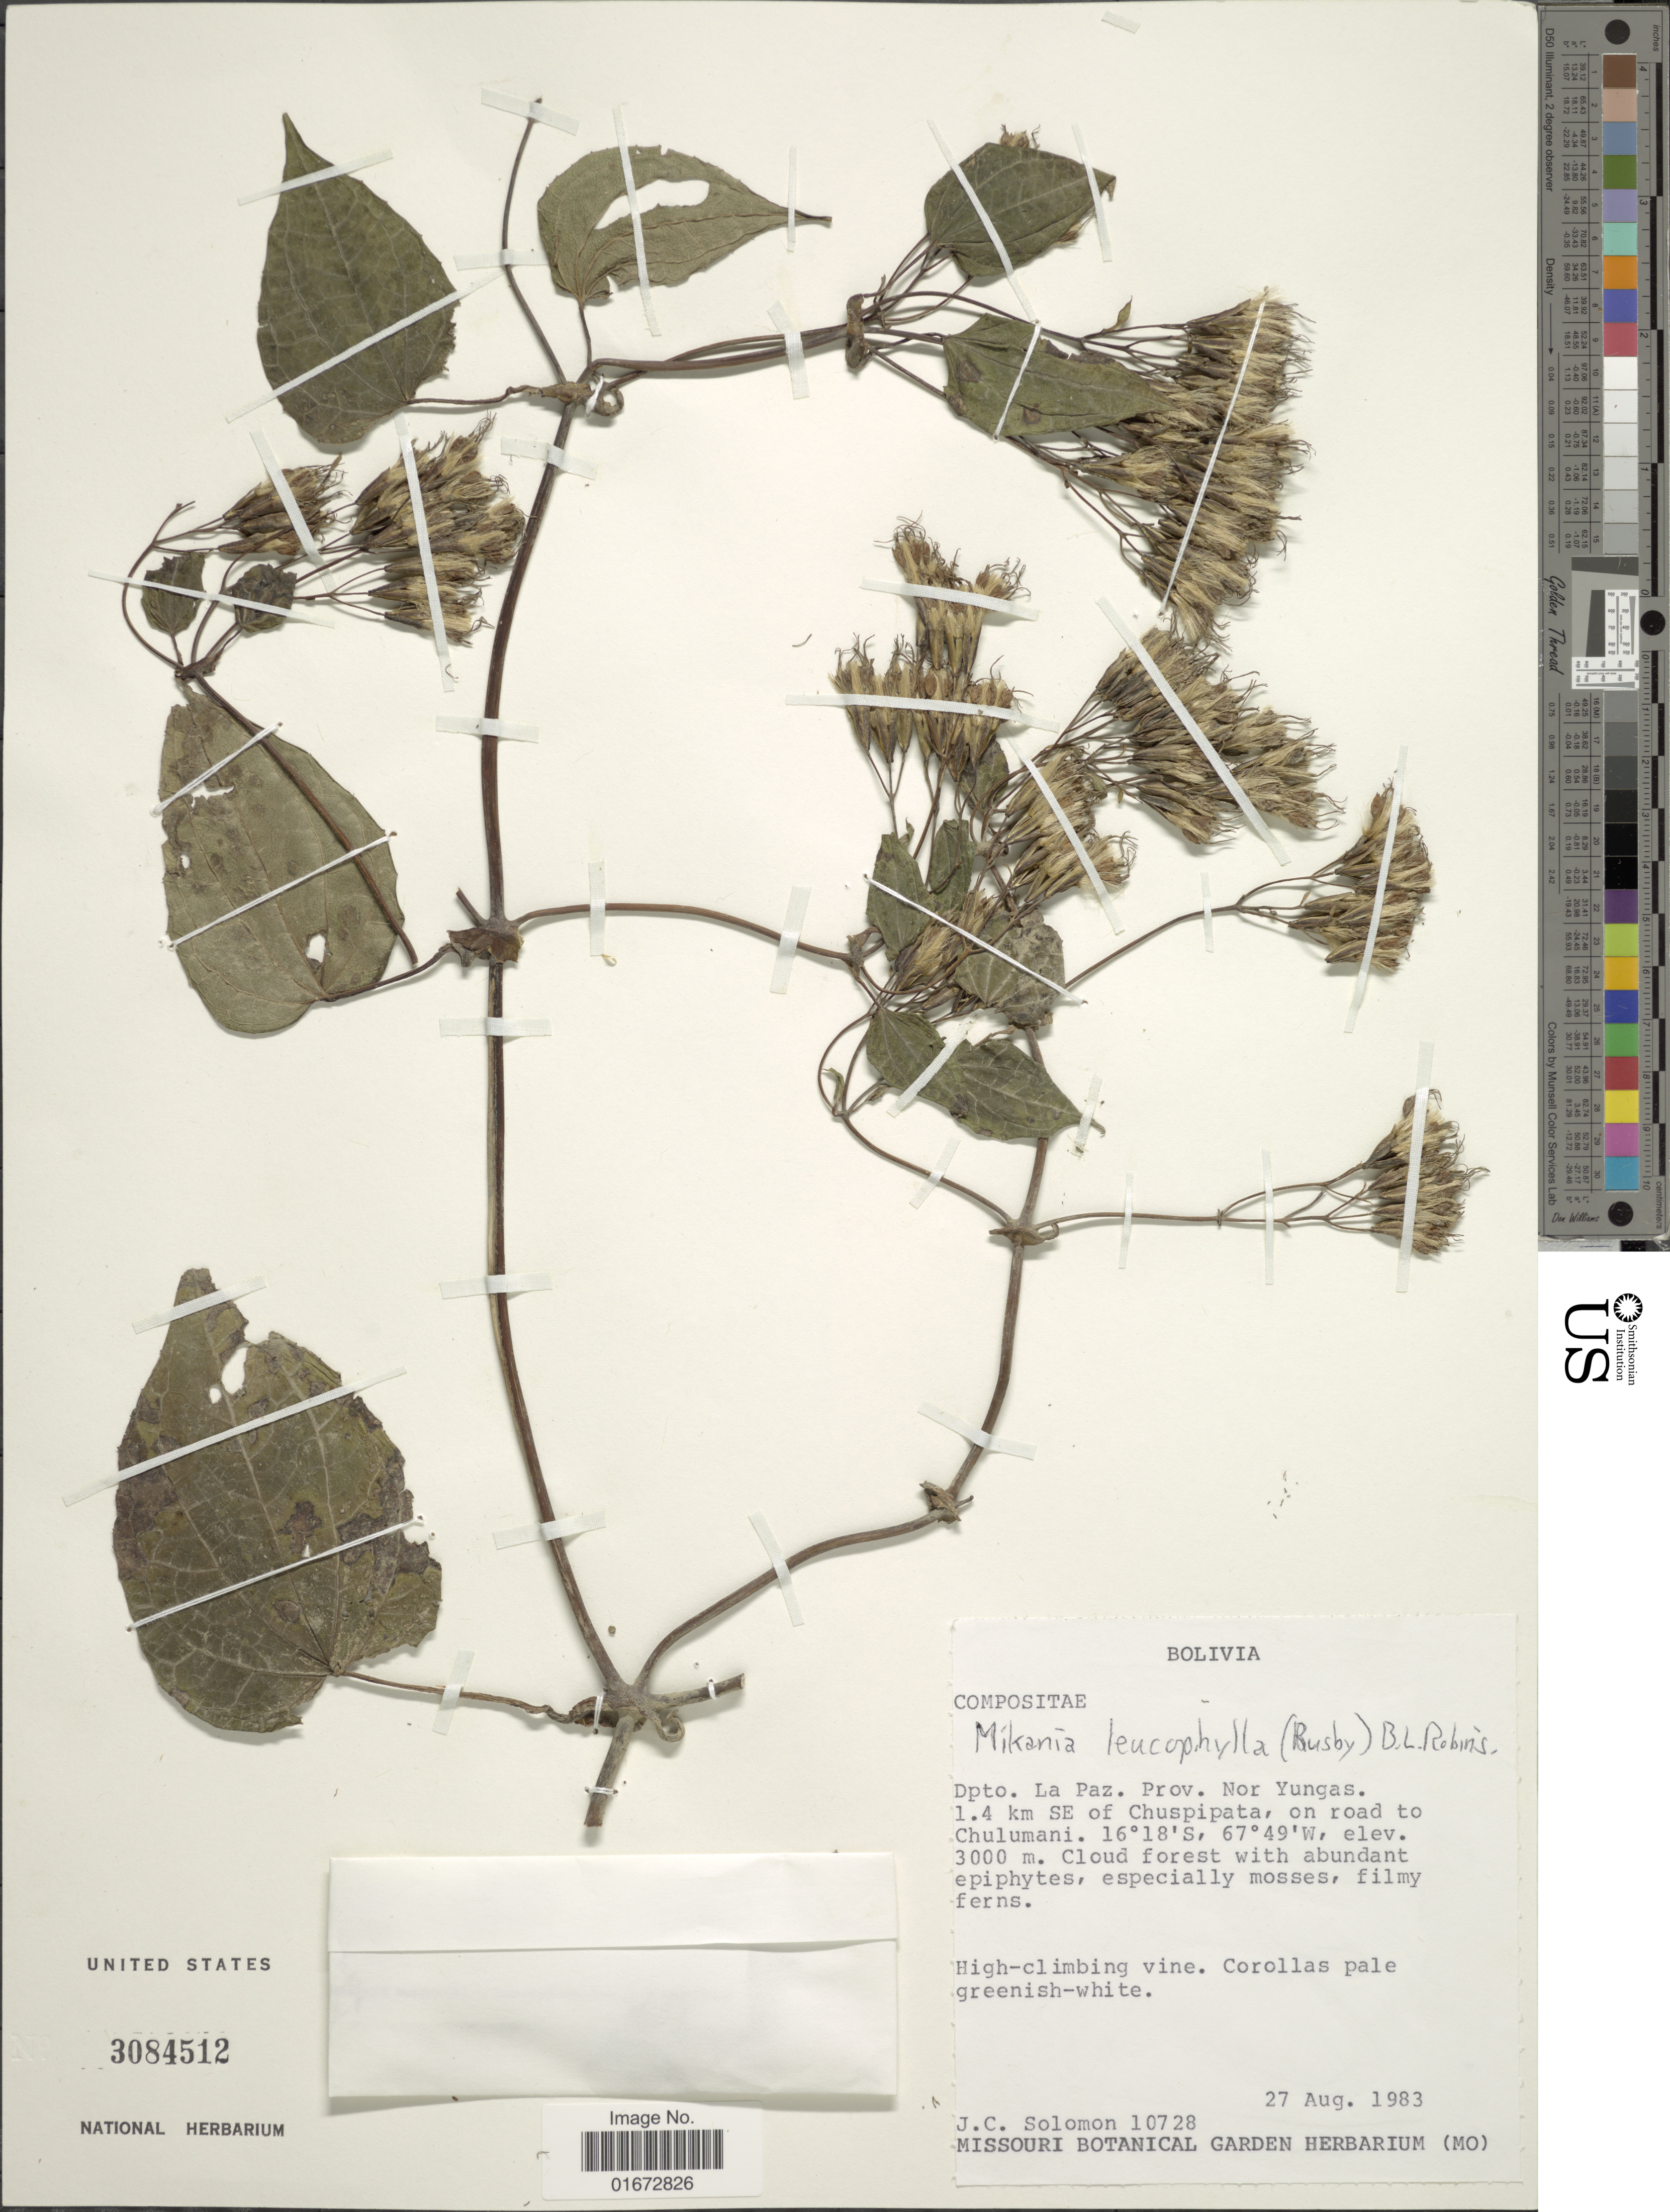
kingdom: Plantae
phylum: Tracheophyta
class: Magnoliopsida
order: Asterales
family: Asteraceae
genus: Mikania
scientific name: Mikania leucophylla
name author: (Rusby) B.L. Rob.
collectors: J. C. Solomon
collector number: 10728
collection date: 1983-08-27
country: Bolivia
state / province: La Paz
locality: Dpto. La Paz. Prov. Nor Yungas. 1.4 km SE of Chuspipata, on road to Chulumani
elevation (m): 3000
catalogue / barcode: US 3084512